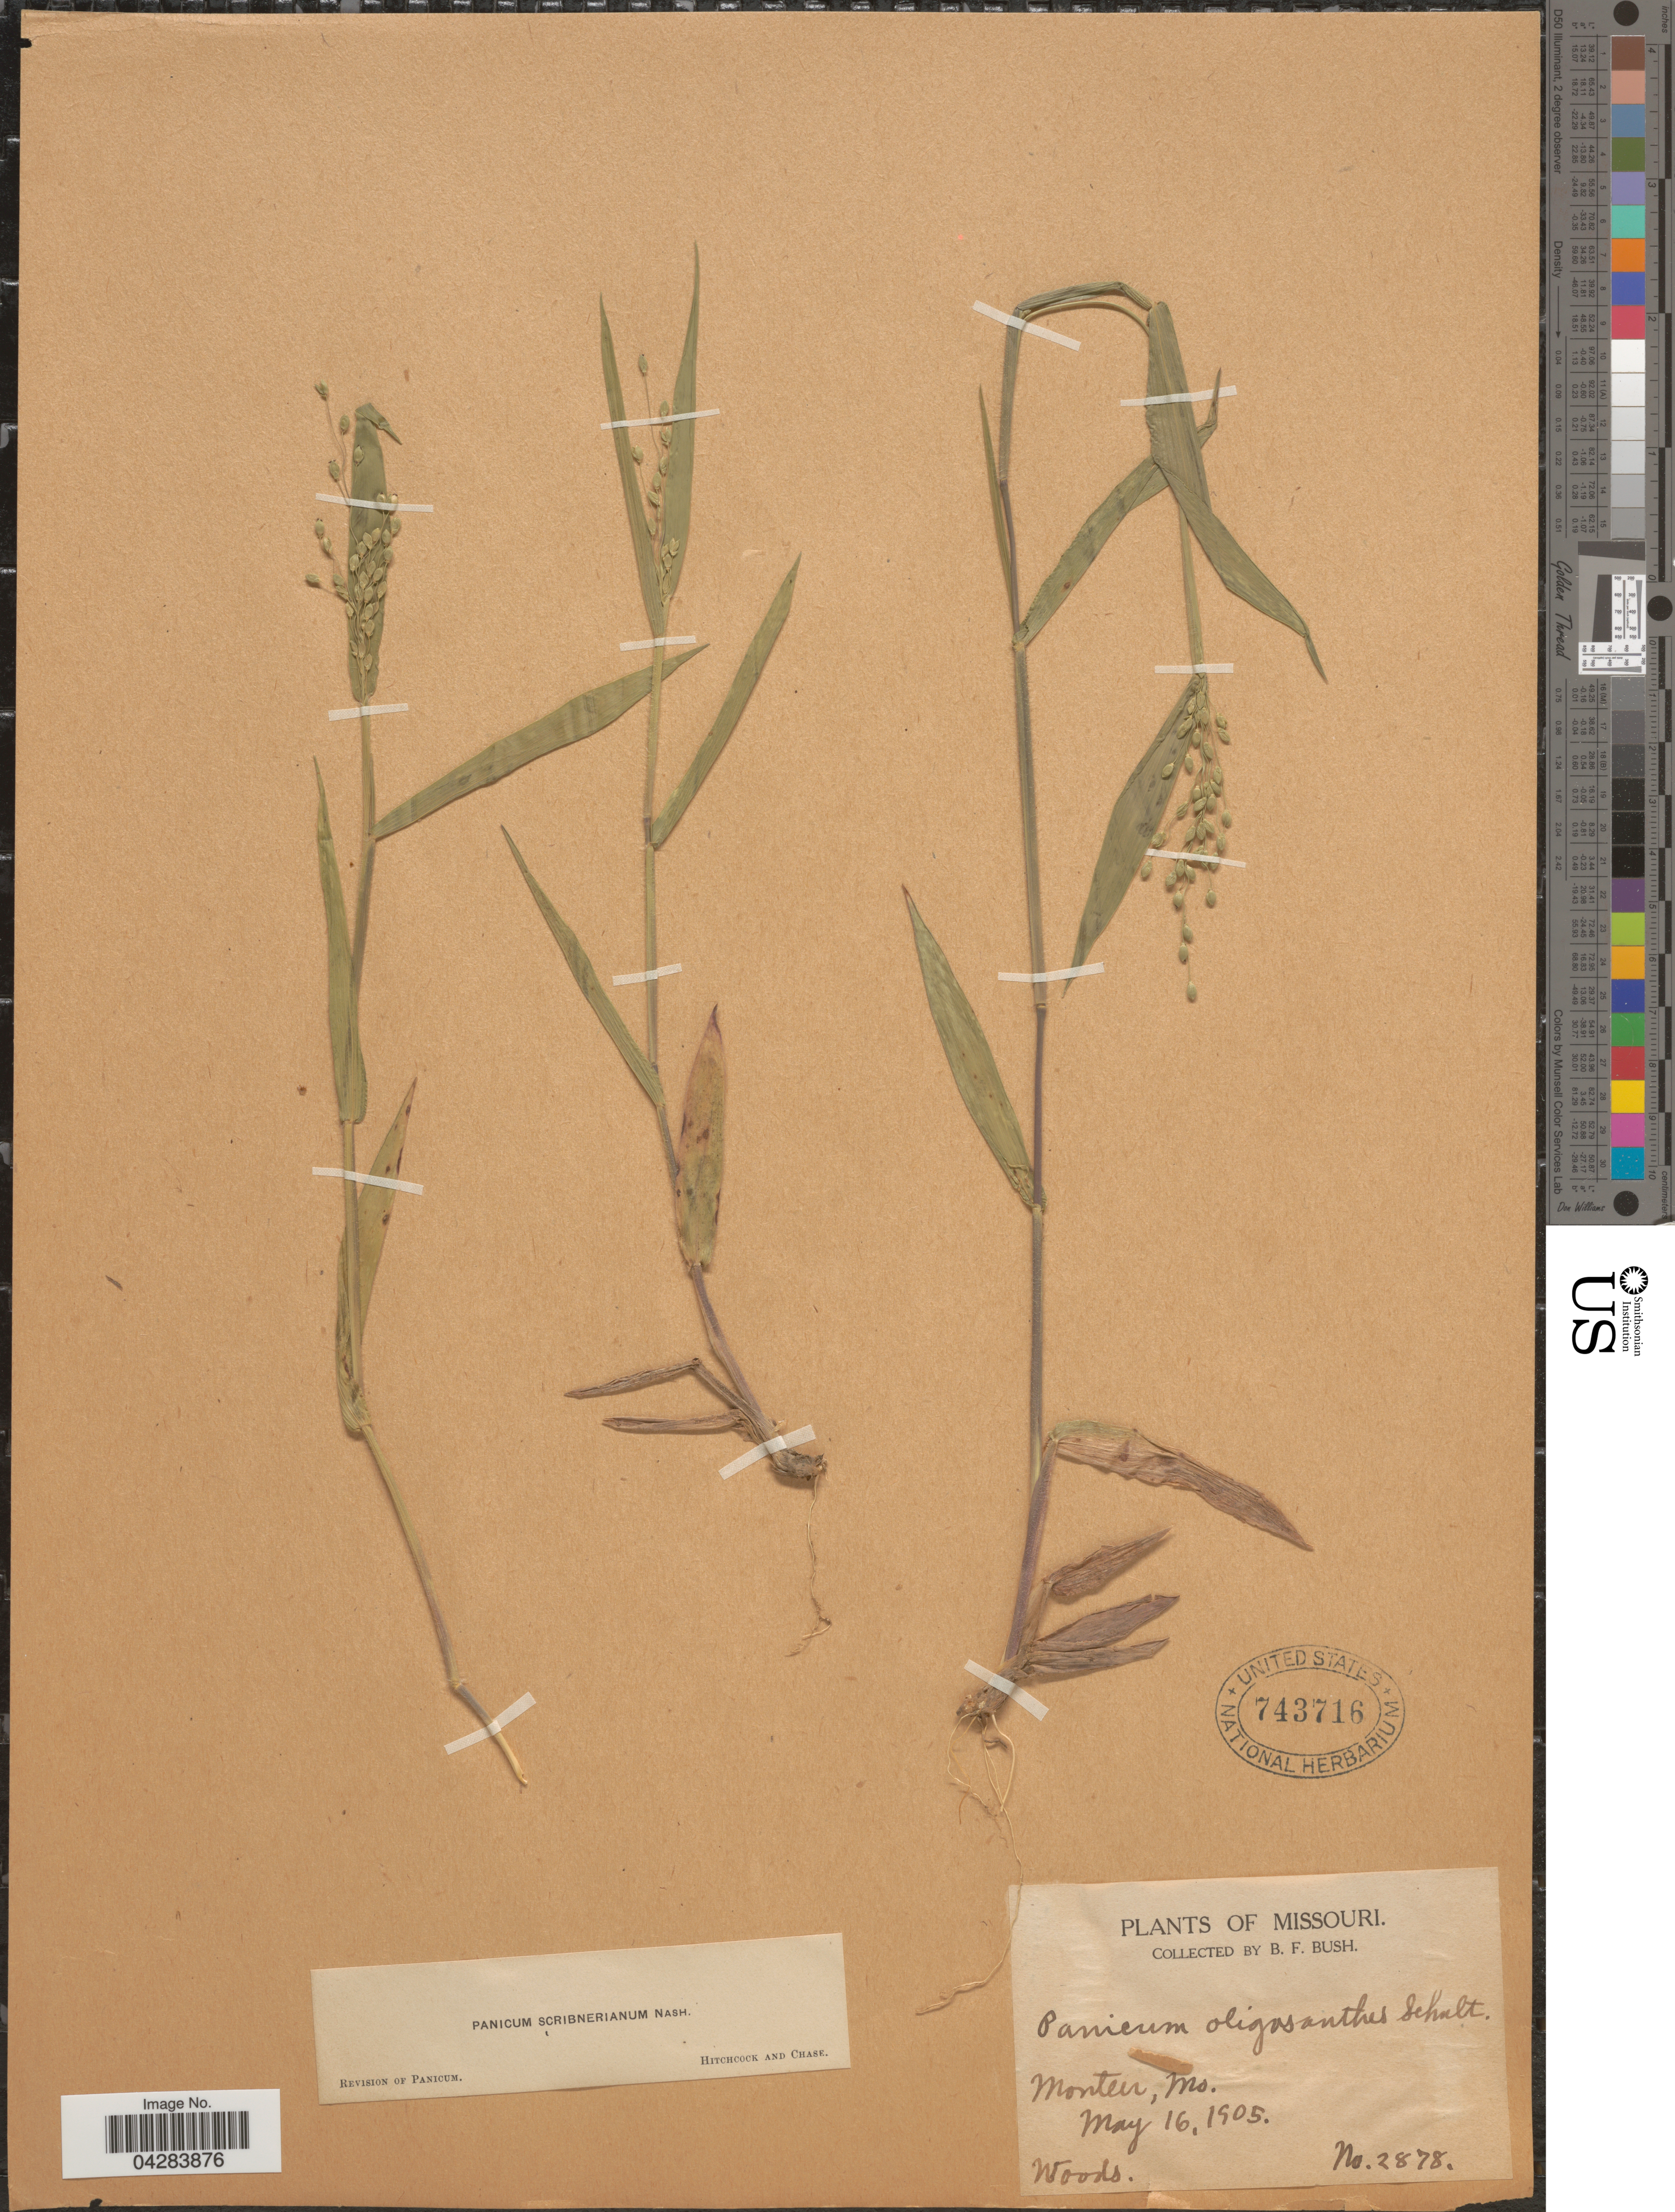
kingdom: Plantae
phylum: Tracheophyta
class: Liliopsida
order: Poales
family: Poaceae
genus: Dichanthelium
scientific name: Dichanthelium oligosanthes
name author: (Schult.) Gould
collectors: B. F. Bush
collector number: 2878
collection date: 1905-05-16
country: United States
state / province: Missouri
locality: Monteer.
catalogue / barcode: US 743716